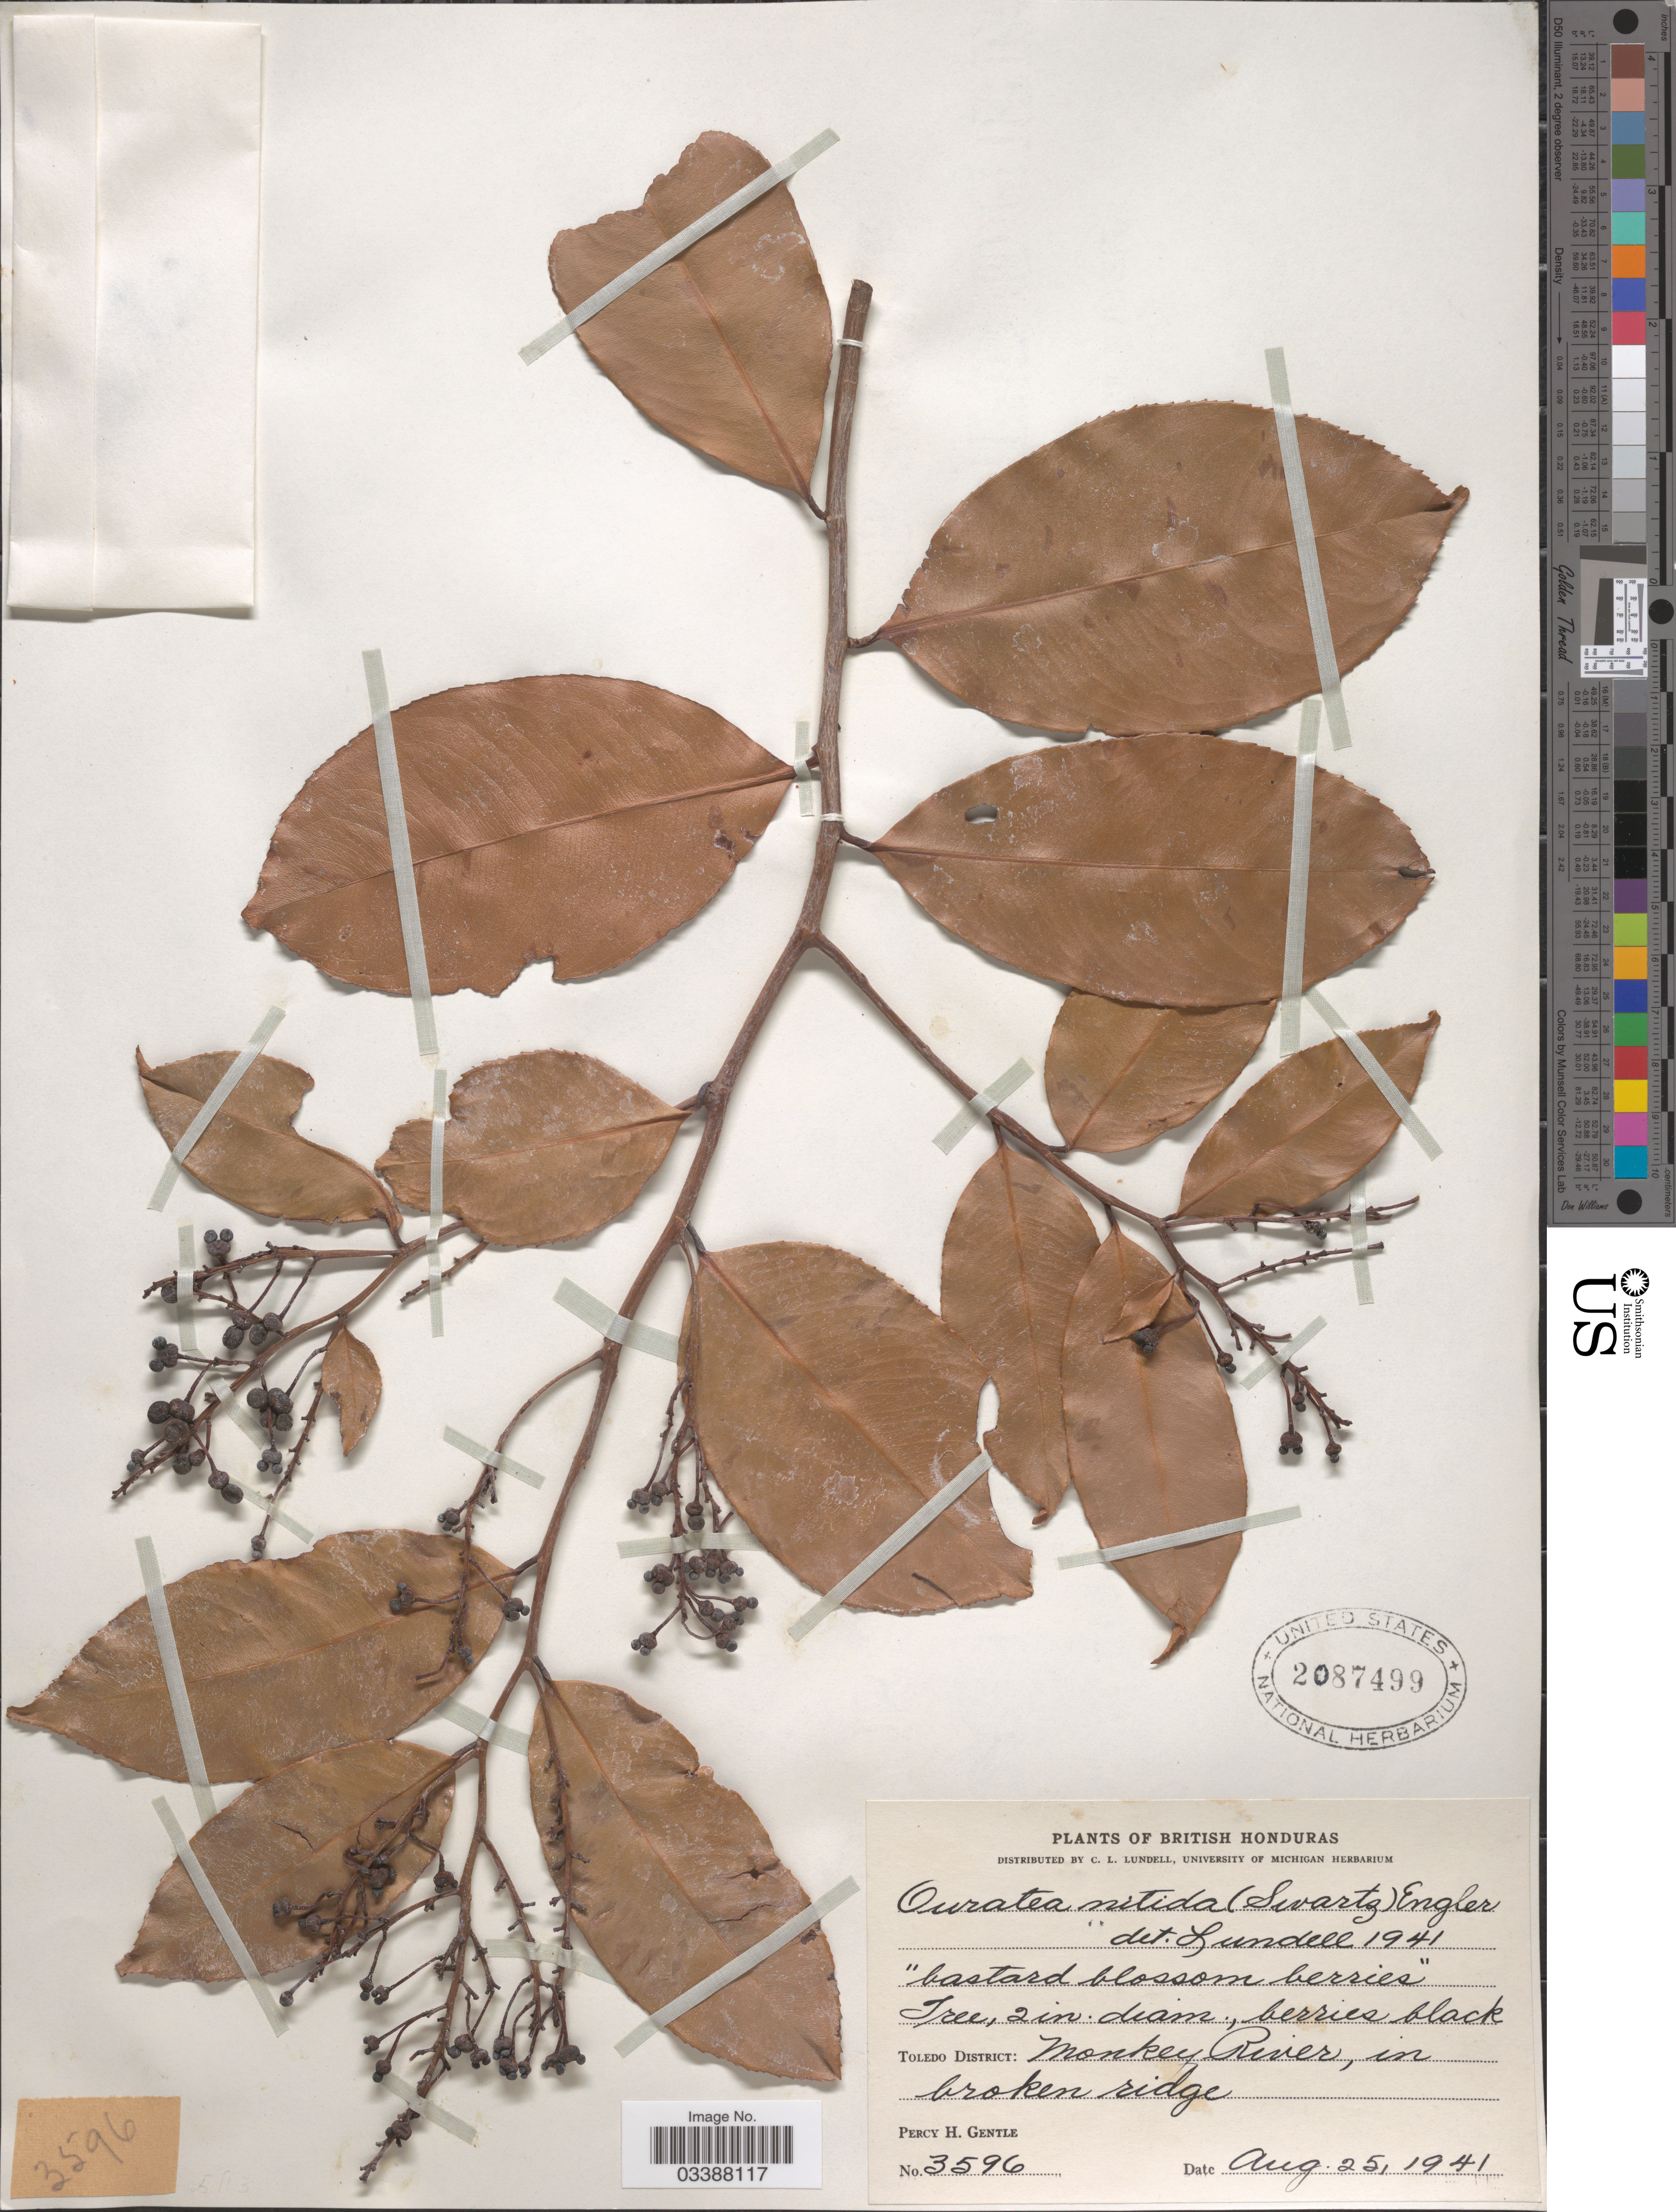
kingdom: Plantae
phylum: Tracheophyta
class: Magnoliopsida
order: Malpighiales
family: Ochnaceae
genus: Ouratea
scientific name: Ouratea nitida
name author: (Sw.) Engl.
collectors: P. H. Gentle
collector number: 3596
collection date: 1941-08-25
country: Belize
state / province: Toledo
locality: British Honduras. Toledo District: Monkey River, in broken ridge.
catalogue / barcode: US 2087499